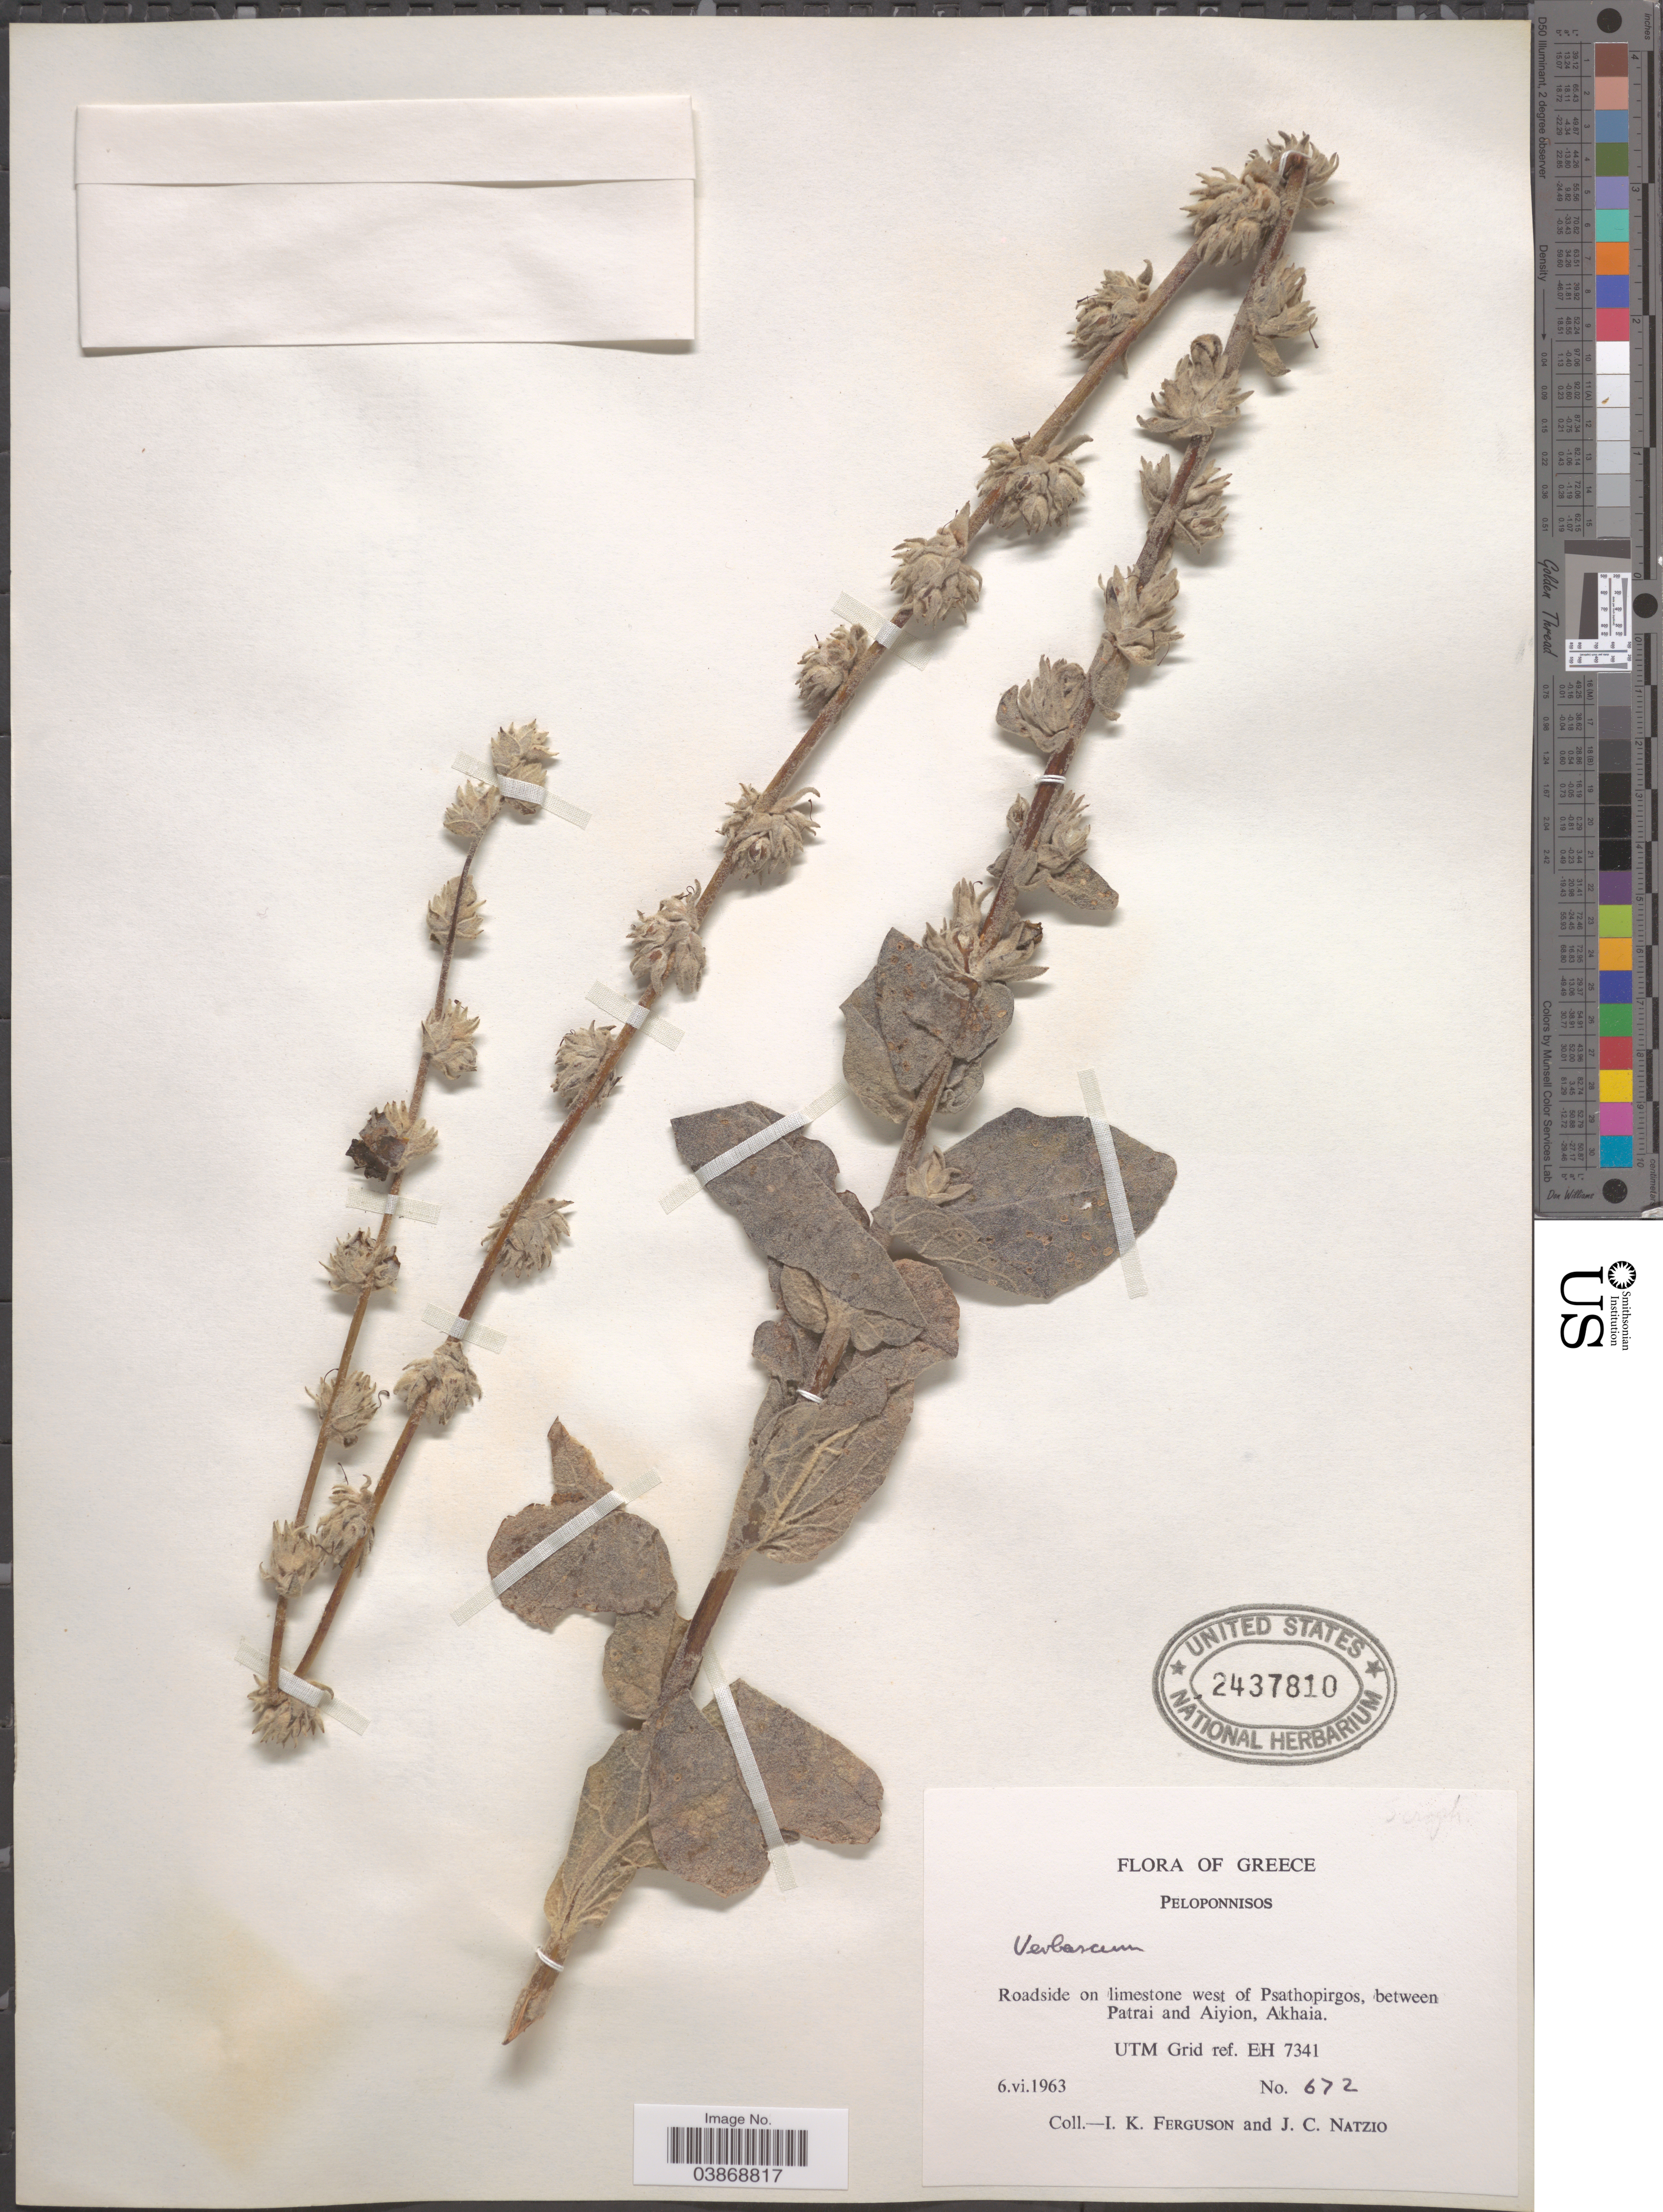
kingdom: Plantae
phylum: Tracheophyta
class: Magnoliopsida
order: Lamiales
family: Scrophulariaceae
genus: Verbascum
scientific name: Verbascum sp.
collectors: I. K. Ferguson & J. Natzio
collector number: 672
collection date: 1963-06-06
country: Greece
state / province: Peloponnese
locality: Peloponnisos. Roadside on limestone west of Psathopirgos, between Patrai and Aiyion, Akhaia. UTM Grid ref. EH 7341.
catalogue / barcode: US 2437810